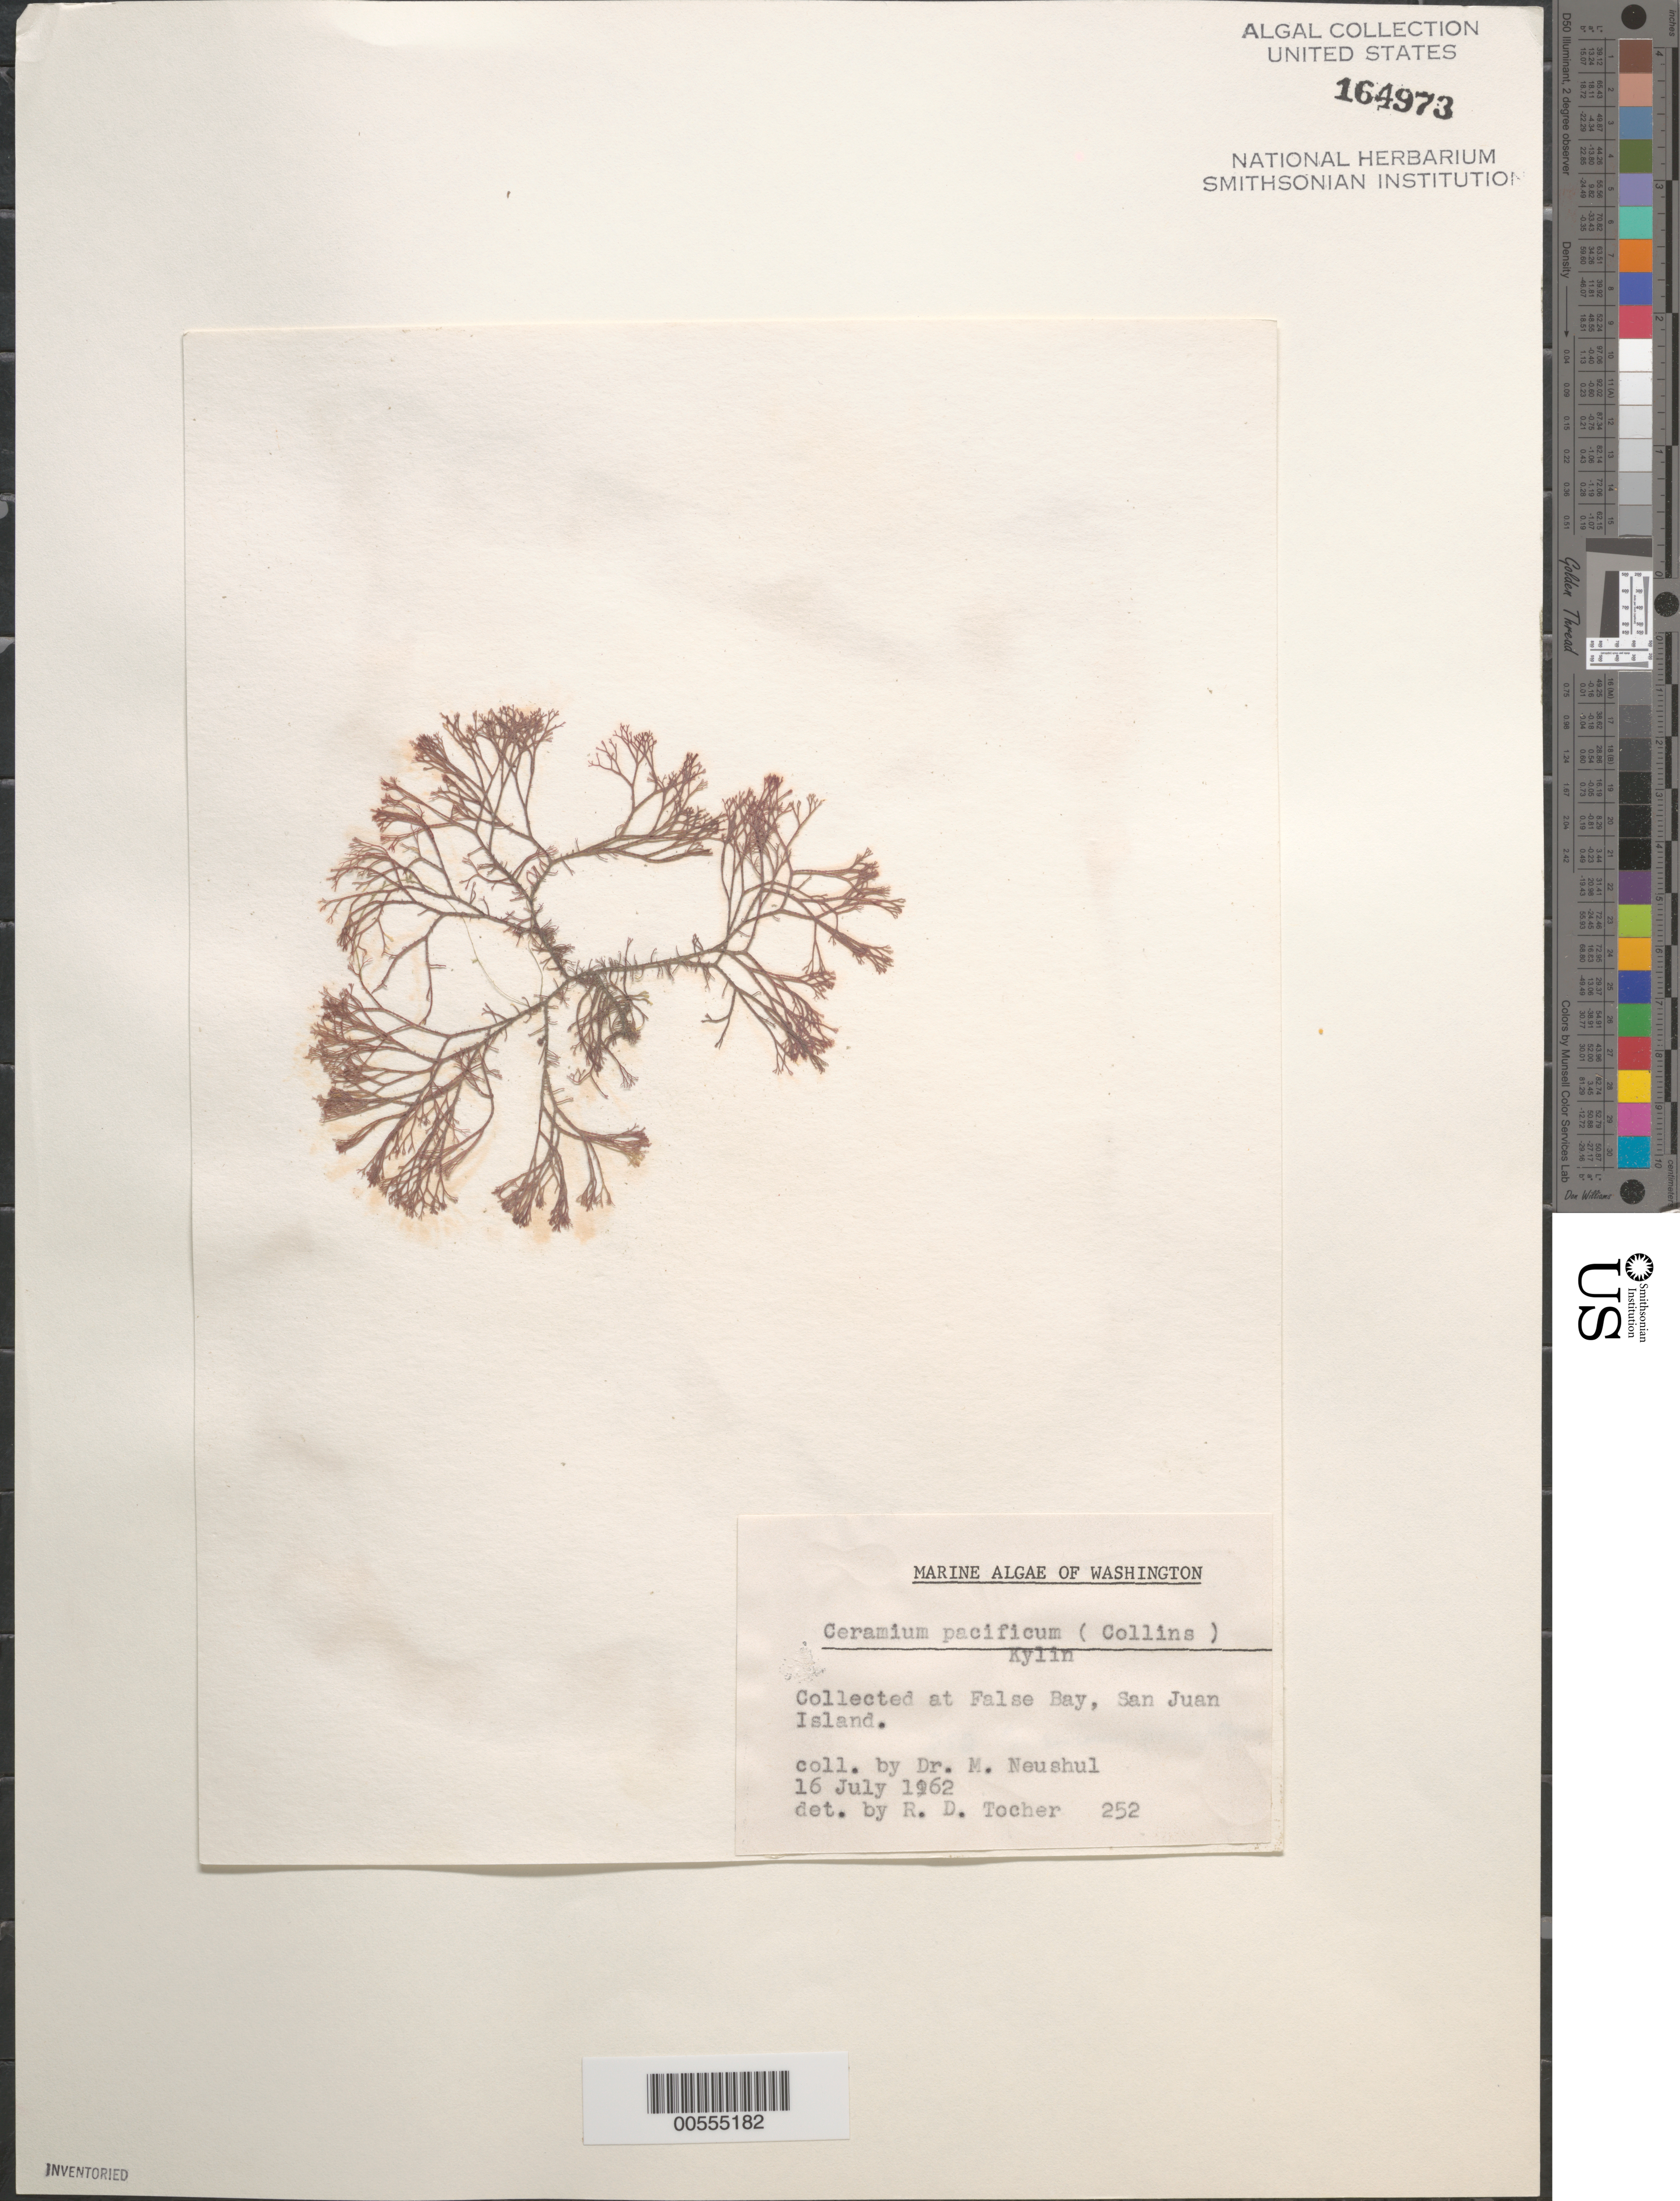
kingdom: Plantae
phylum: Rhodophyta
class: Florideophyceae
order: Ceramiales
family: Ceramiaceae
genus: Ceramium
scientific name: Ceramium pacificum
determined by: Tocher, R. D.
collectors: M. Neushul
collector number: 252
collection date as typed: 16 Jul 1962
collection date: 1962-07-16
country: United States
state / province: Washington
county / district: San Juan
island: San Juan Island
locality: False Bay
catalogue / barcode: US 164973